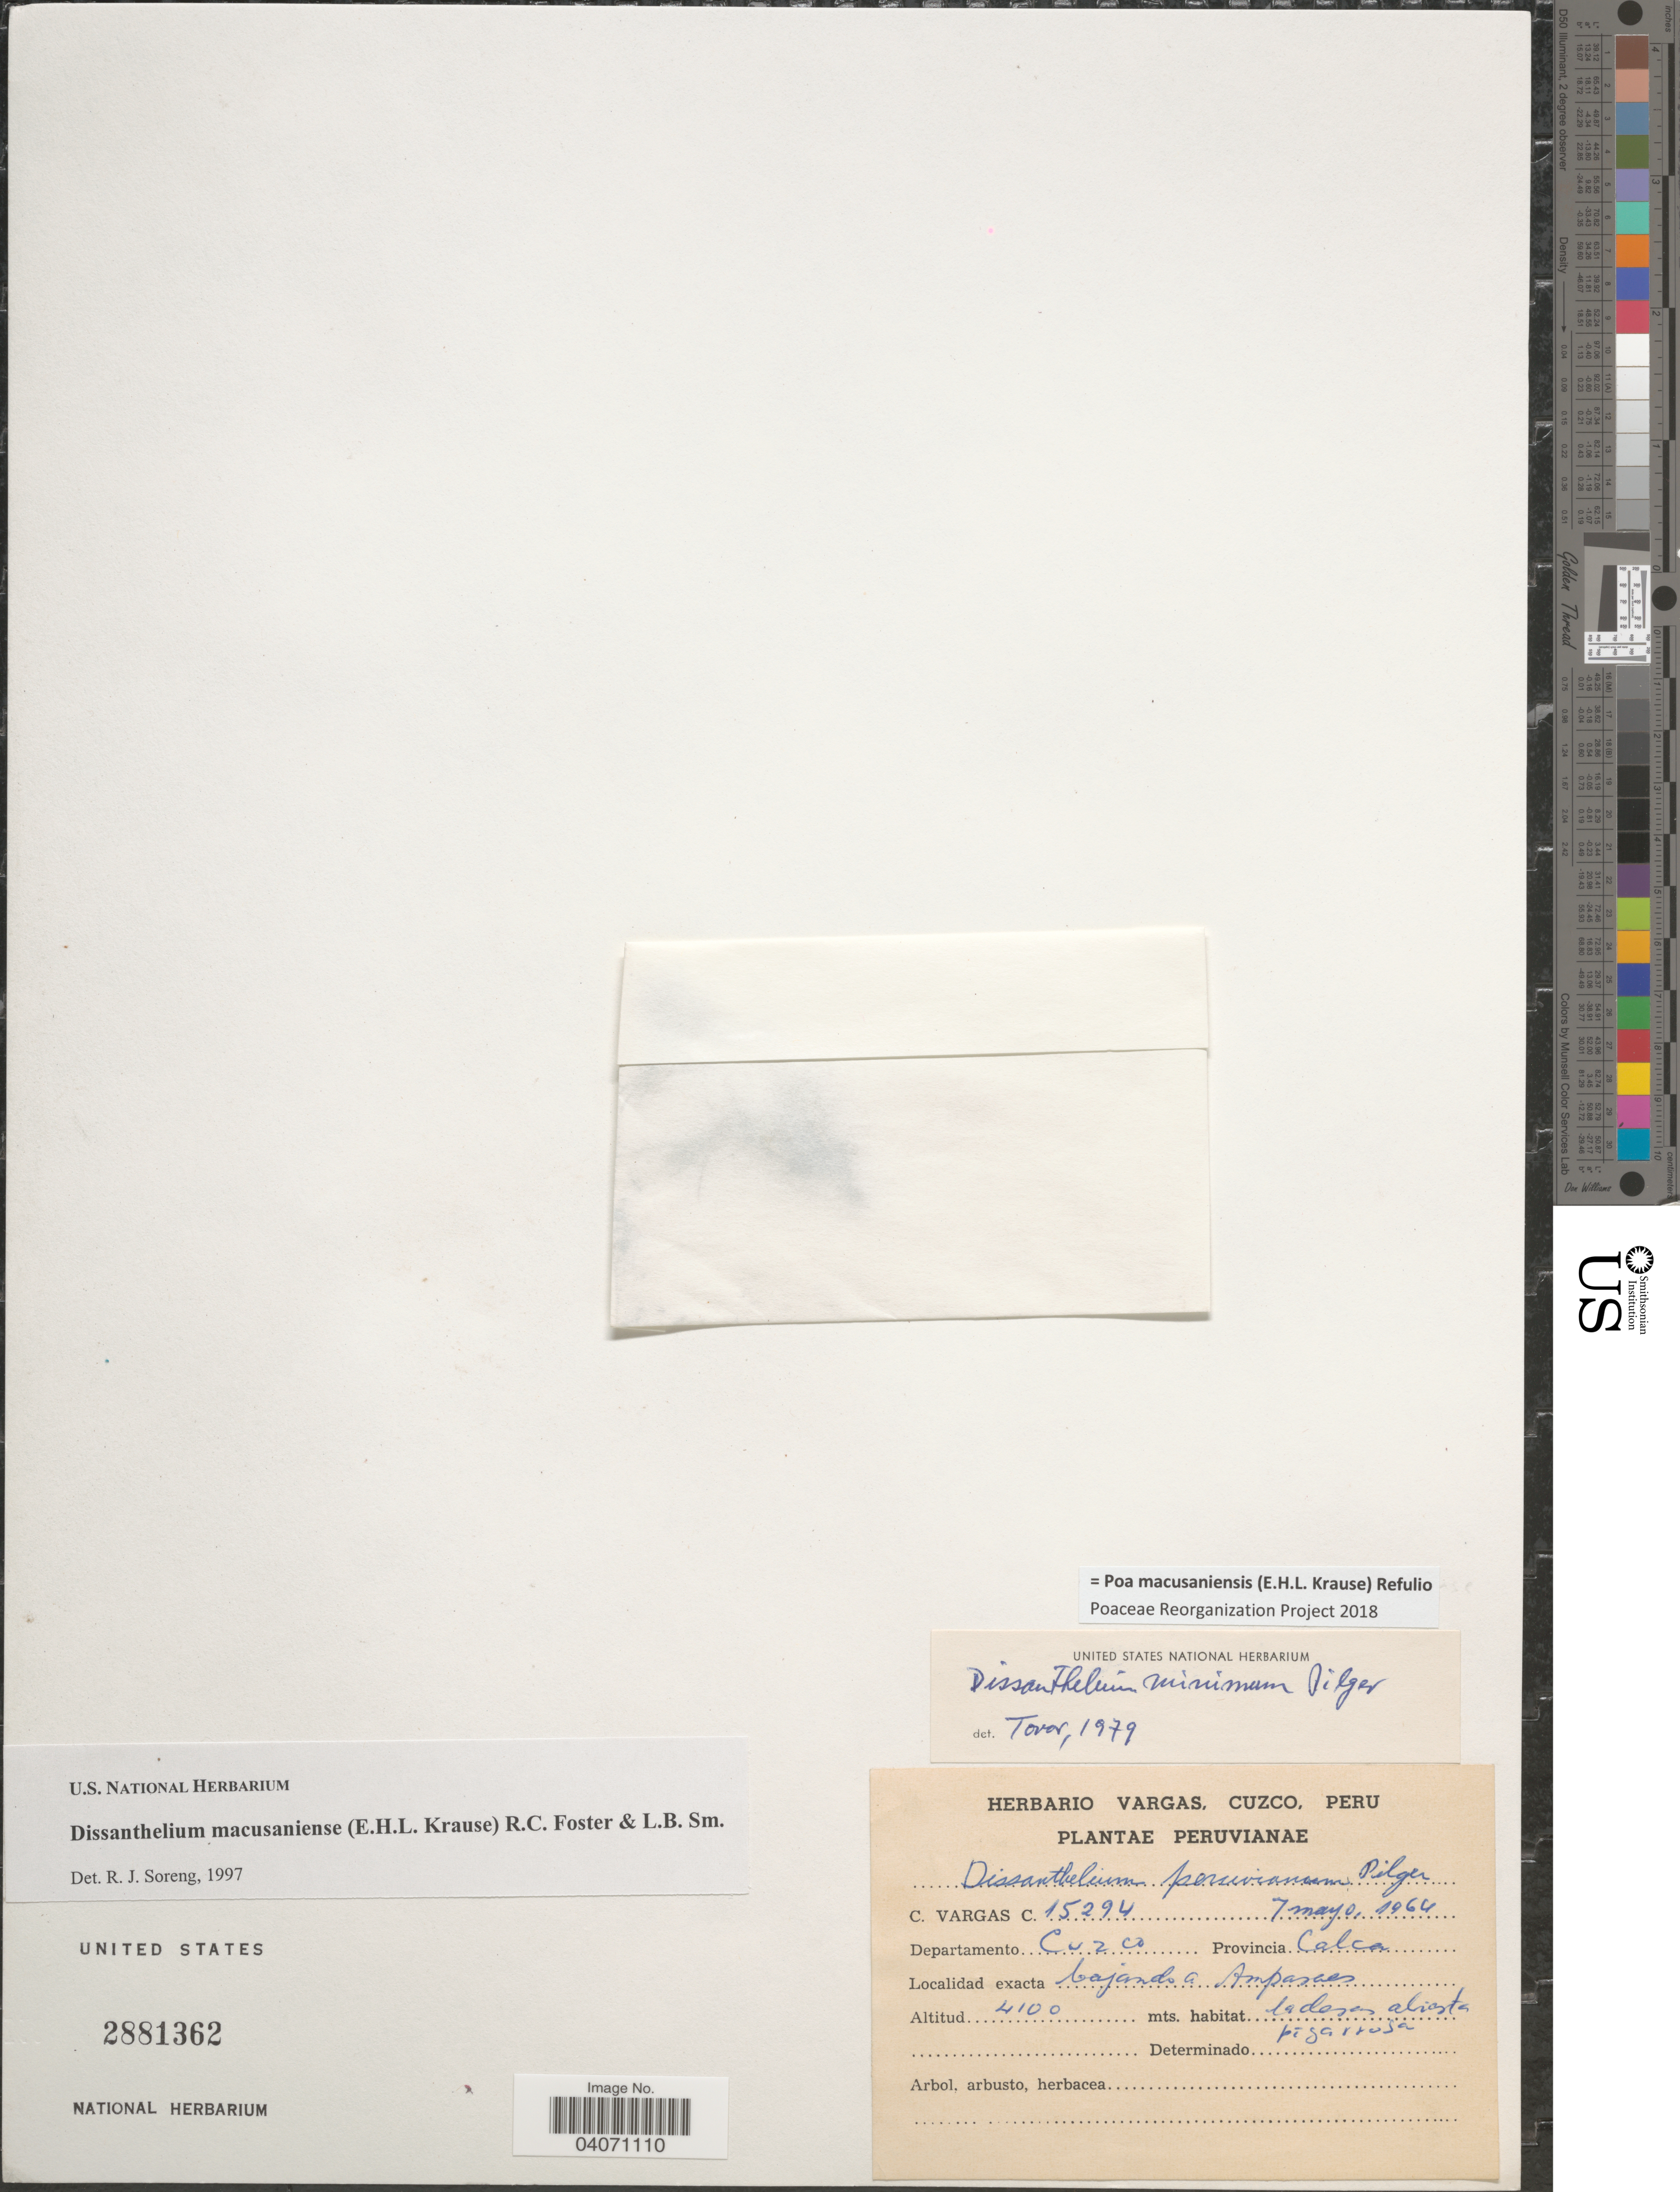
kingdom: Plantae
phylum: Tracheophyta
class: Liliopsida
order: Poales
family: Poaceae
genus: Poa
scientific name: Poa macusaniensis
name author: (E.H.L. Krause) Refulio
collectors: C. Vargas Calderón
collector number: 15294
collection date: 1964-05-07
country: Peru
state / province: Cusco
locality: Departamento Cuzco. Provincia Calca. Bajando a Amparaes.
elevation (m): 4100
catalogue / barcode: US 2881362